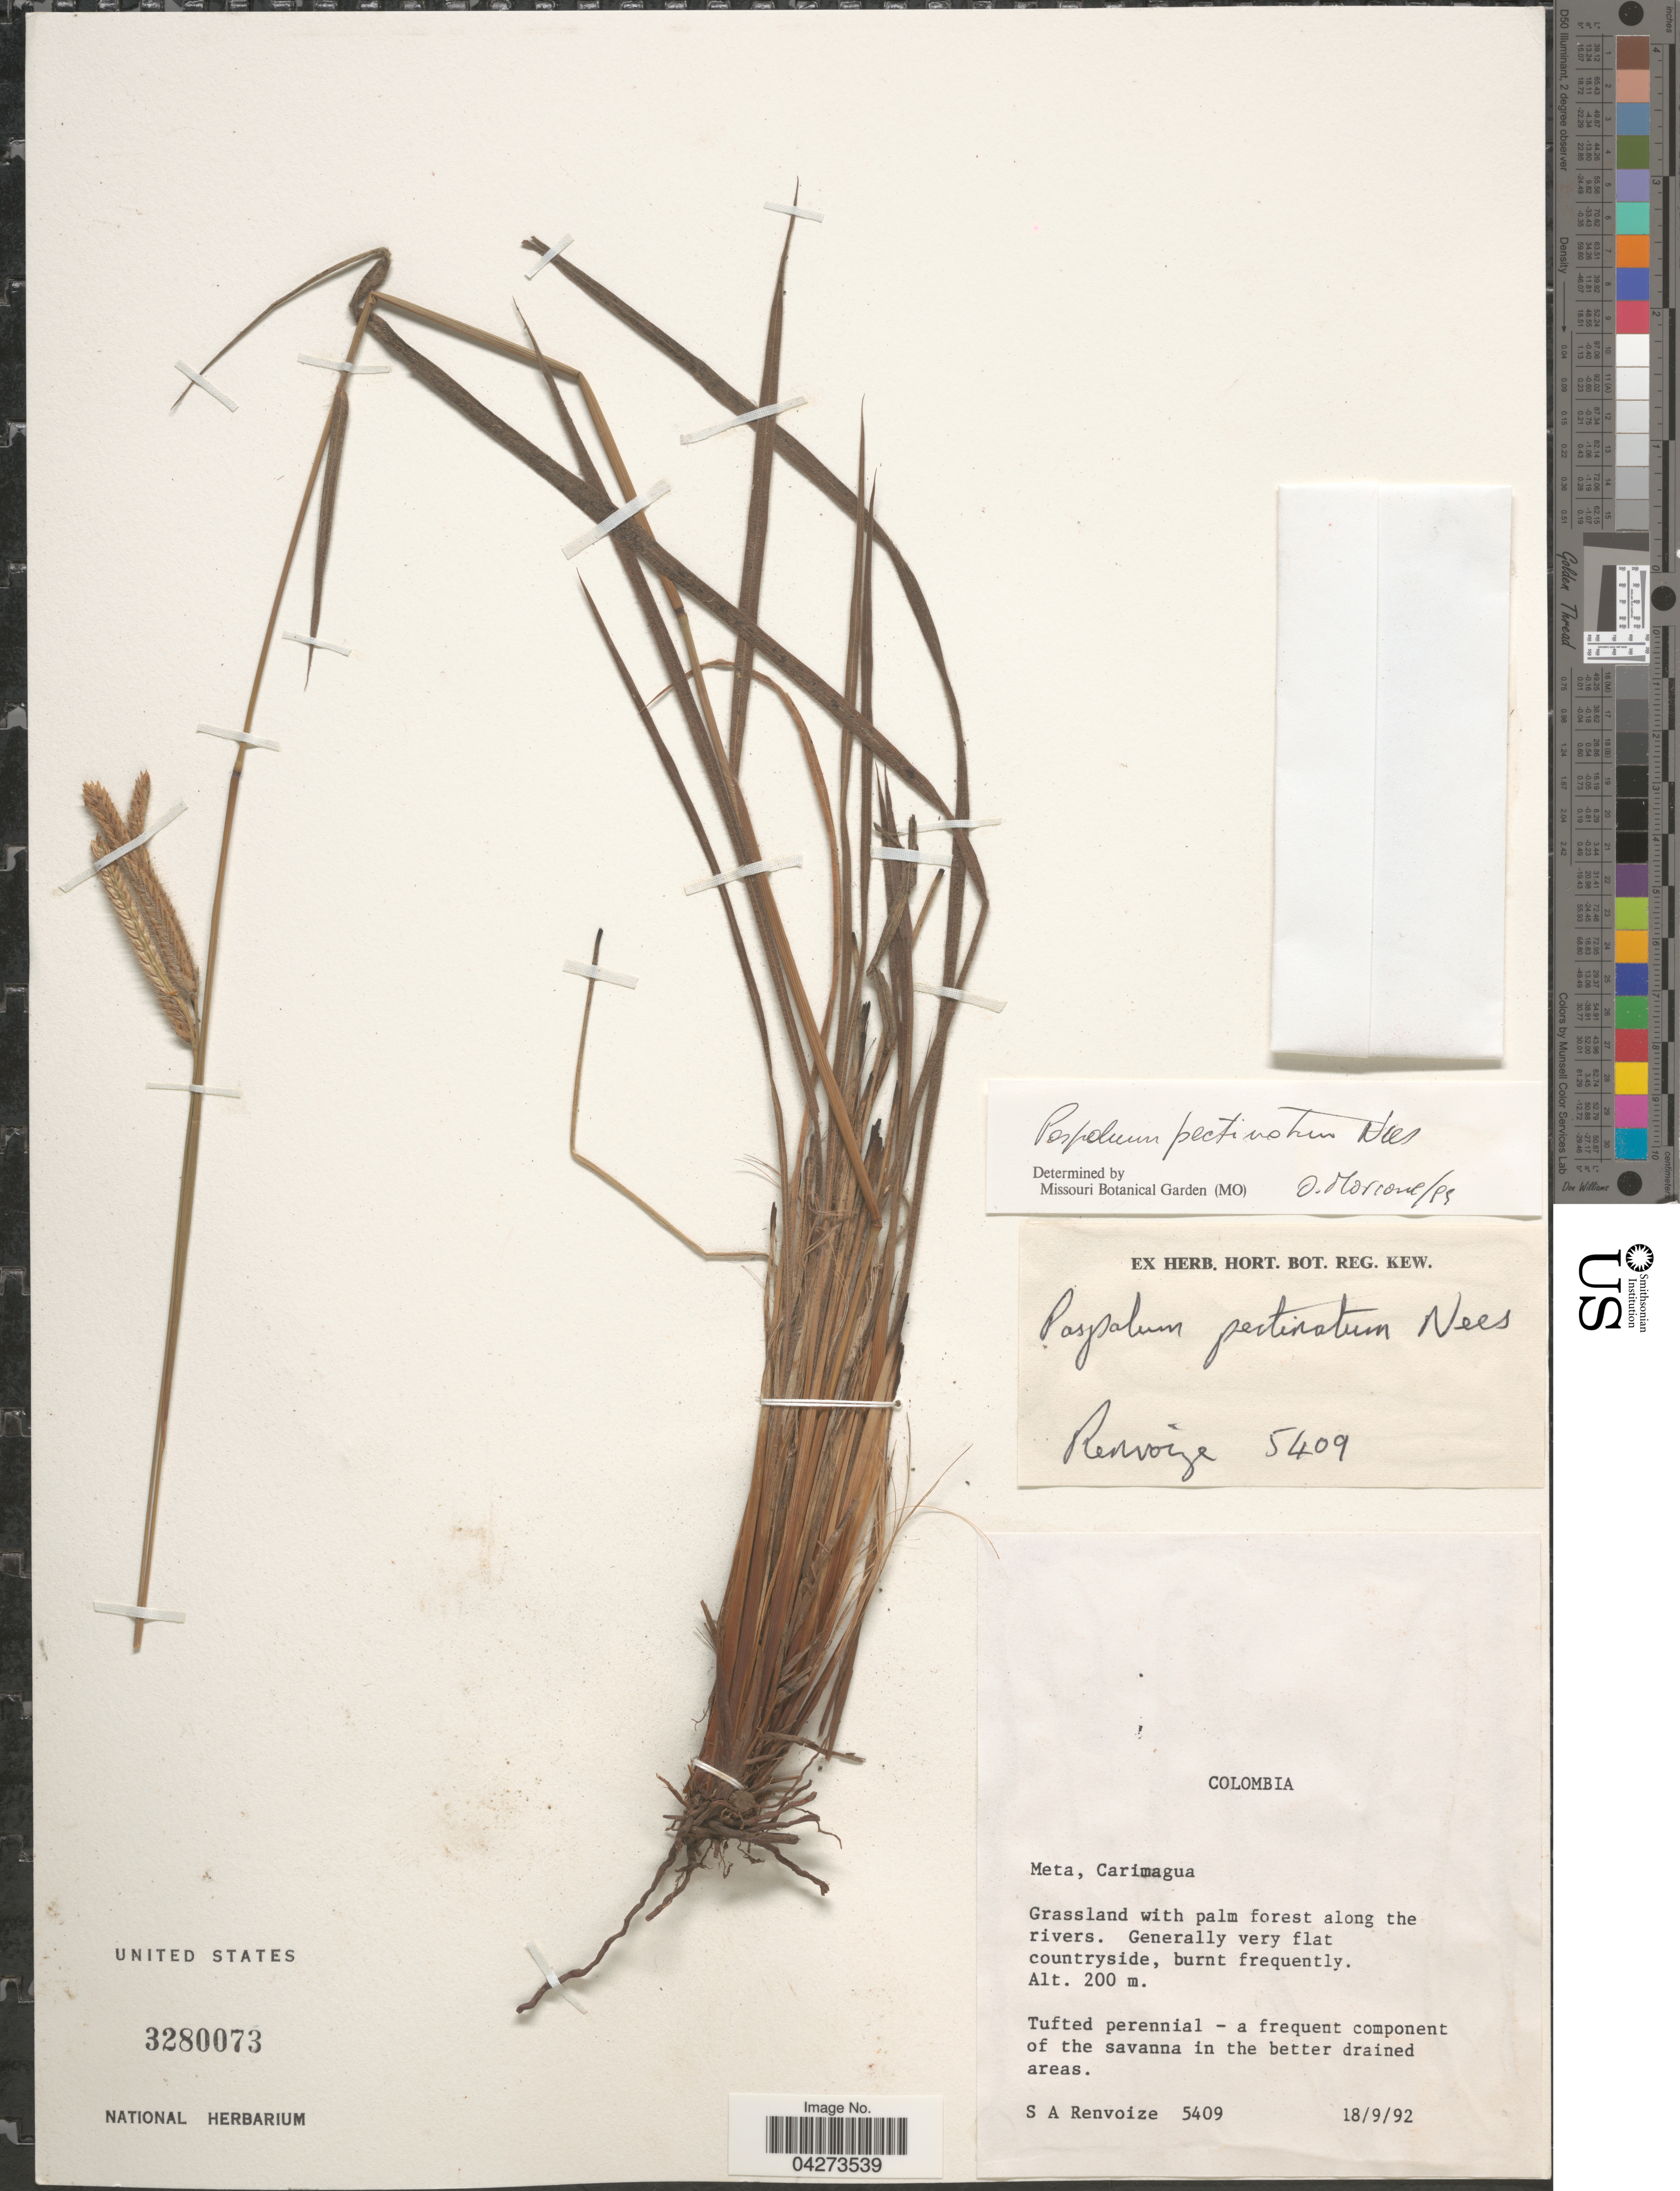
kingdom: Plantae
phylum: Tracheophyta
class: Liliopsida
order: Poales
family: Poaceae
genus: Paspalum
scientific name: Paspalum pectinatum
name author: Nees ex Trin.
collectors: S. A. Renvoize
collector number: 5409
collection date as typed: Transcribed d/m/y: 18/9/92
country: Colombia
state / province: Meta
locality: Carimagua.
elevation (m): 200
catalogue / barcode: US 3280073